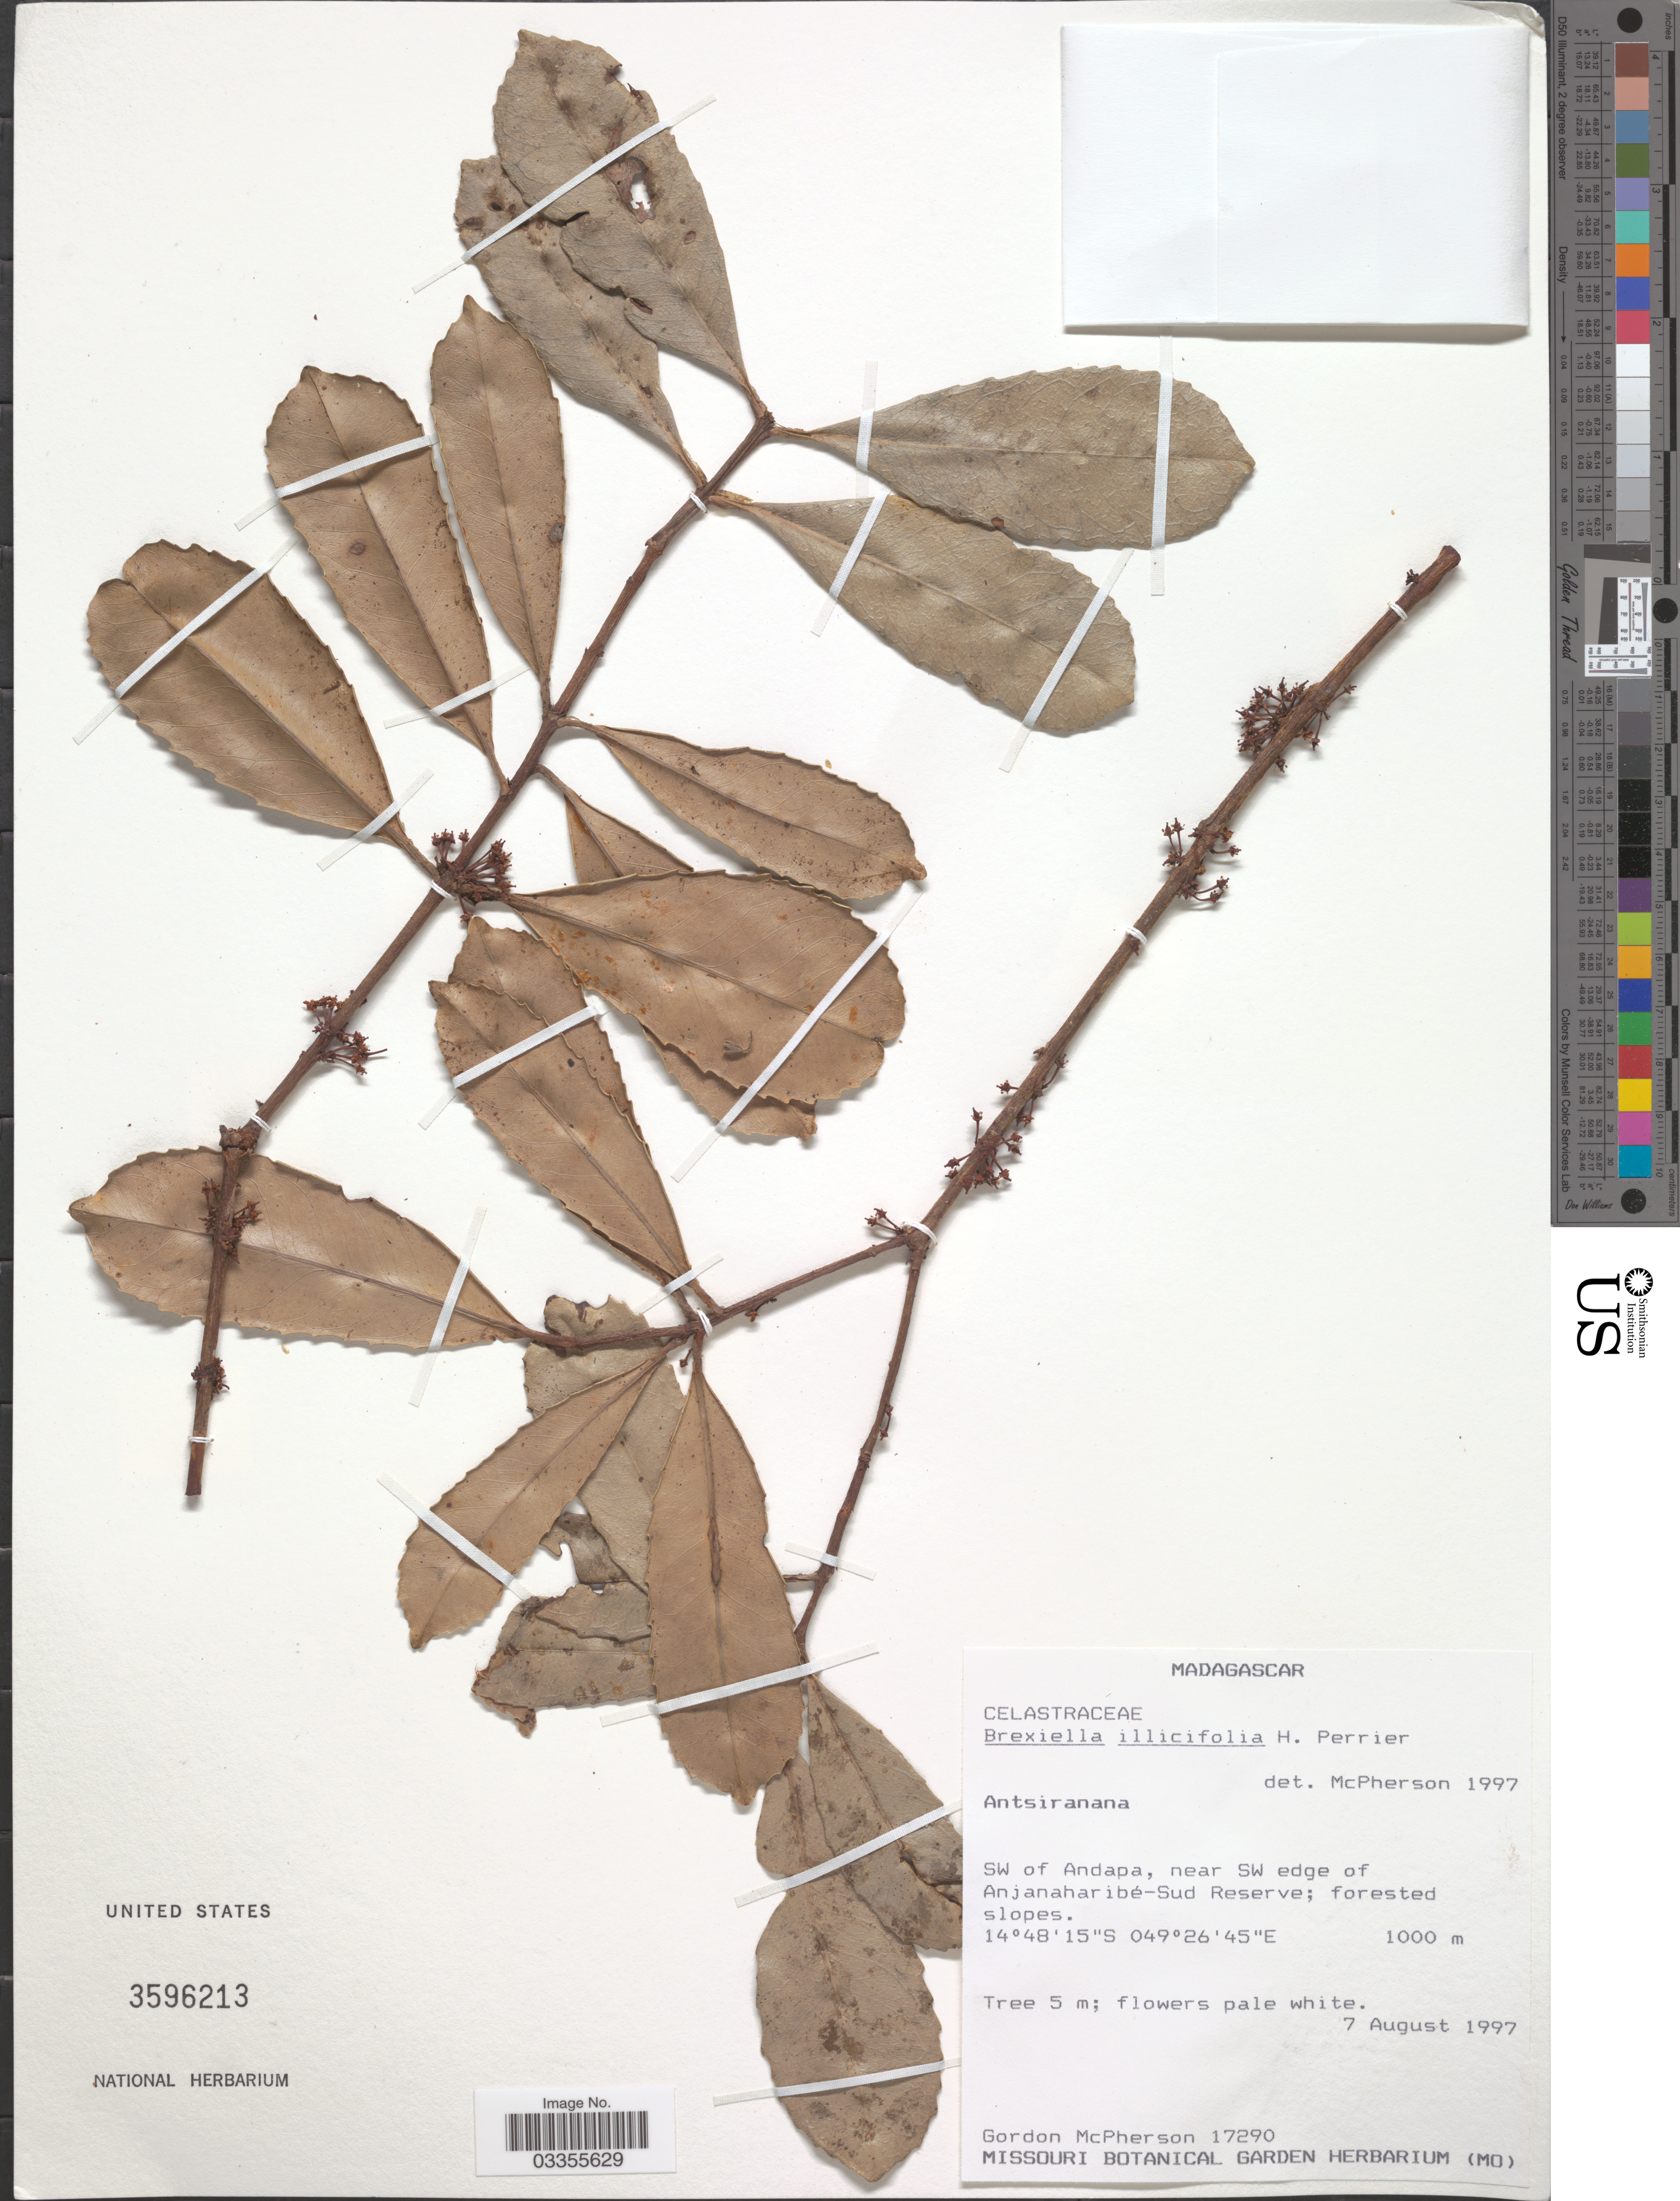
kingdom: Plantae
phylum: Tracheophyta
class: Magnoliopsida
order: Celastrales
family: Celastraceae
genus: Brexiella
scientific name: Brexiella illicifolia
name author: H. Perrier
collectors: G. McPherson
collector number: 17290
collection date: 1997-08-07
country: Madagascar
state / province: Sava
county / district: Andapa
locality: SW of Andapa, near SW edge of Anjanaharibé-Sud Reserve.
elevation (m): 1000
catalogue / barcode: US 3596213